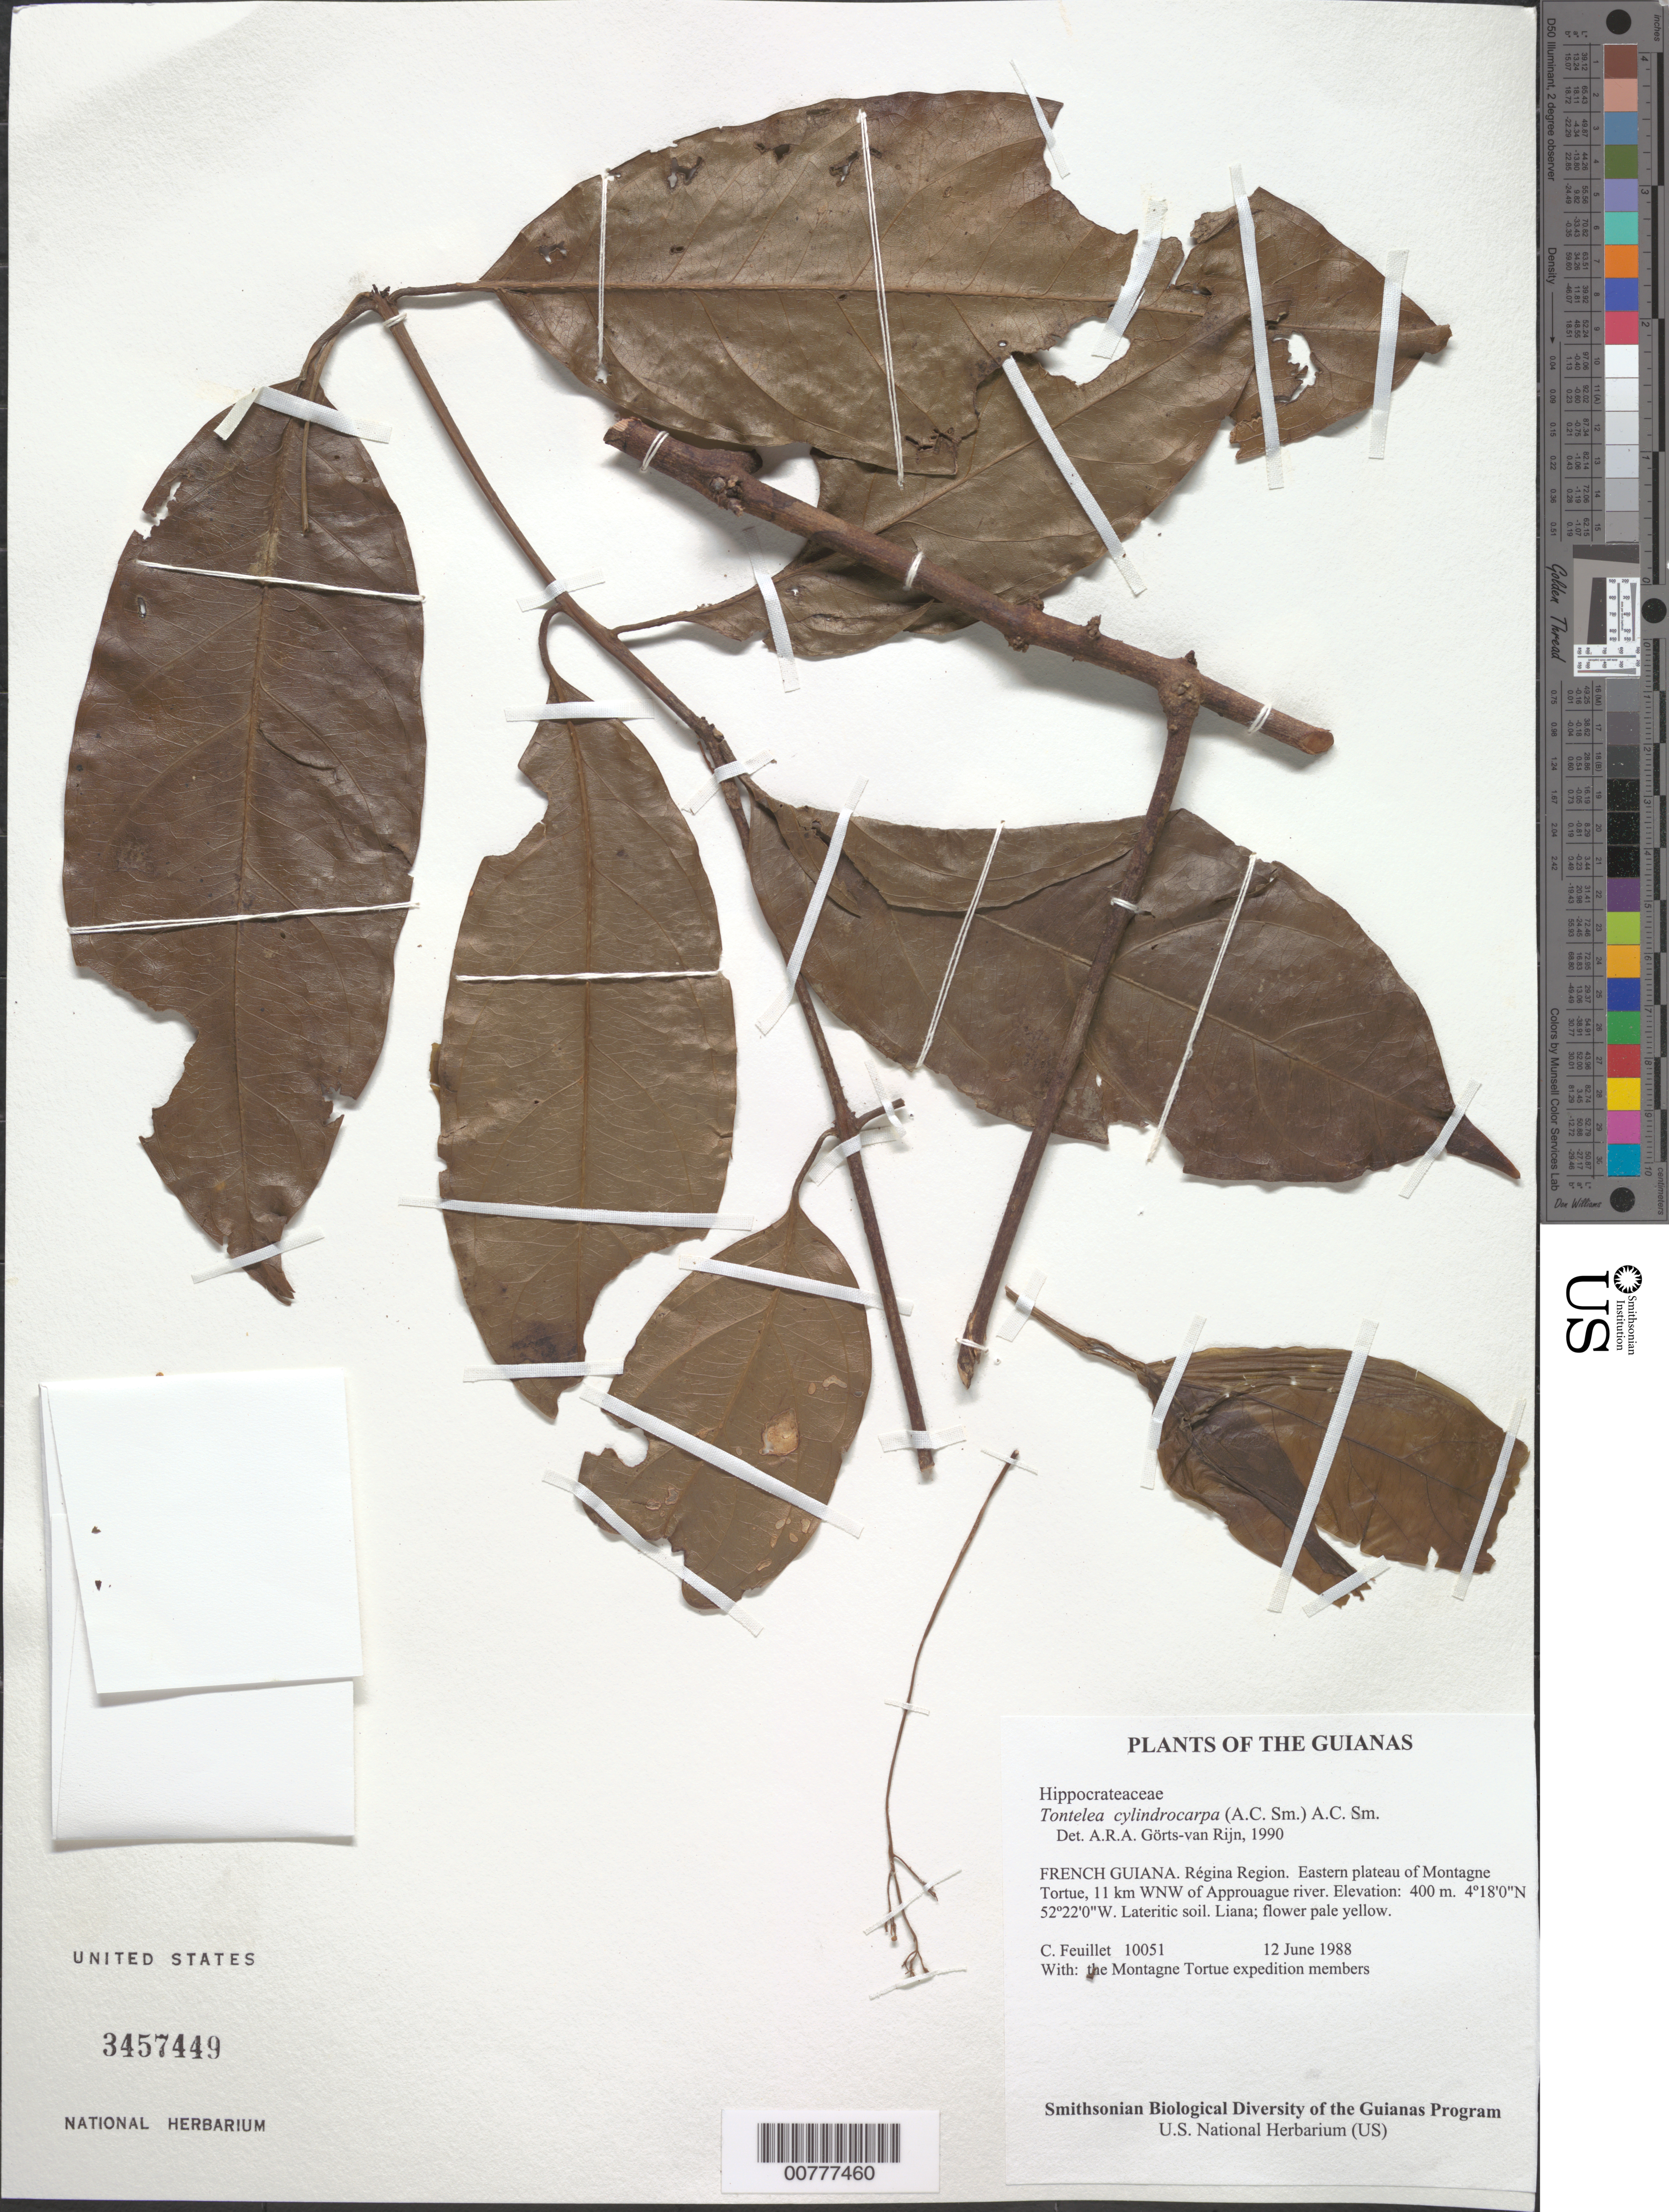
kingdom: Plantae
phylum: Tracheophyta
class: Magnoliopsida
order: Celastrales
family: Celastraceae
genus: Tontelea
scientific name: Tontelea cylindrocarpa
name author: (A.C. Sm.) A.C. Sm.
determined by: Görts-van Rijn, A. R. A.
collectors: C. Feuillet & Montagne Torte Exped. members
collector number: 10051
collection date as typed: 12 June 1988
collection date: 1988-06-12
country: French Guiana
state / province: Cayenne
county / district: Regina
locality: Eastern plateau of Montagne Tortue, 11 km WNW of Approuague river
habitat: Lateritic soil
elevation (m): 400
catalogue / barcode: US 3457449